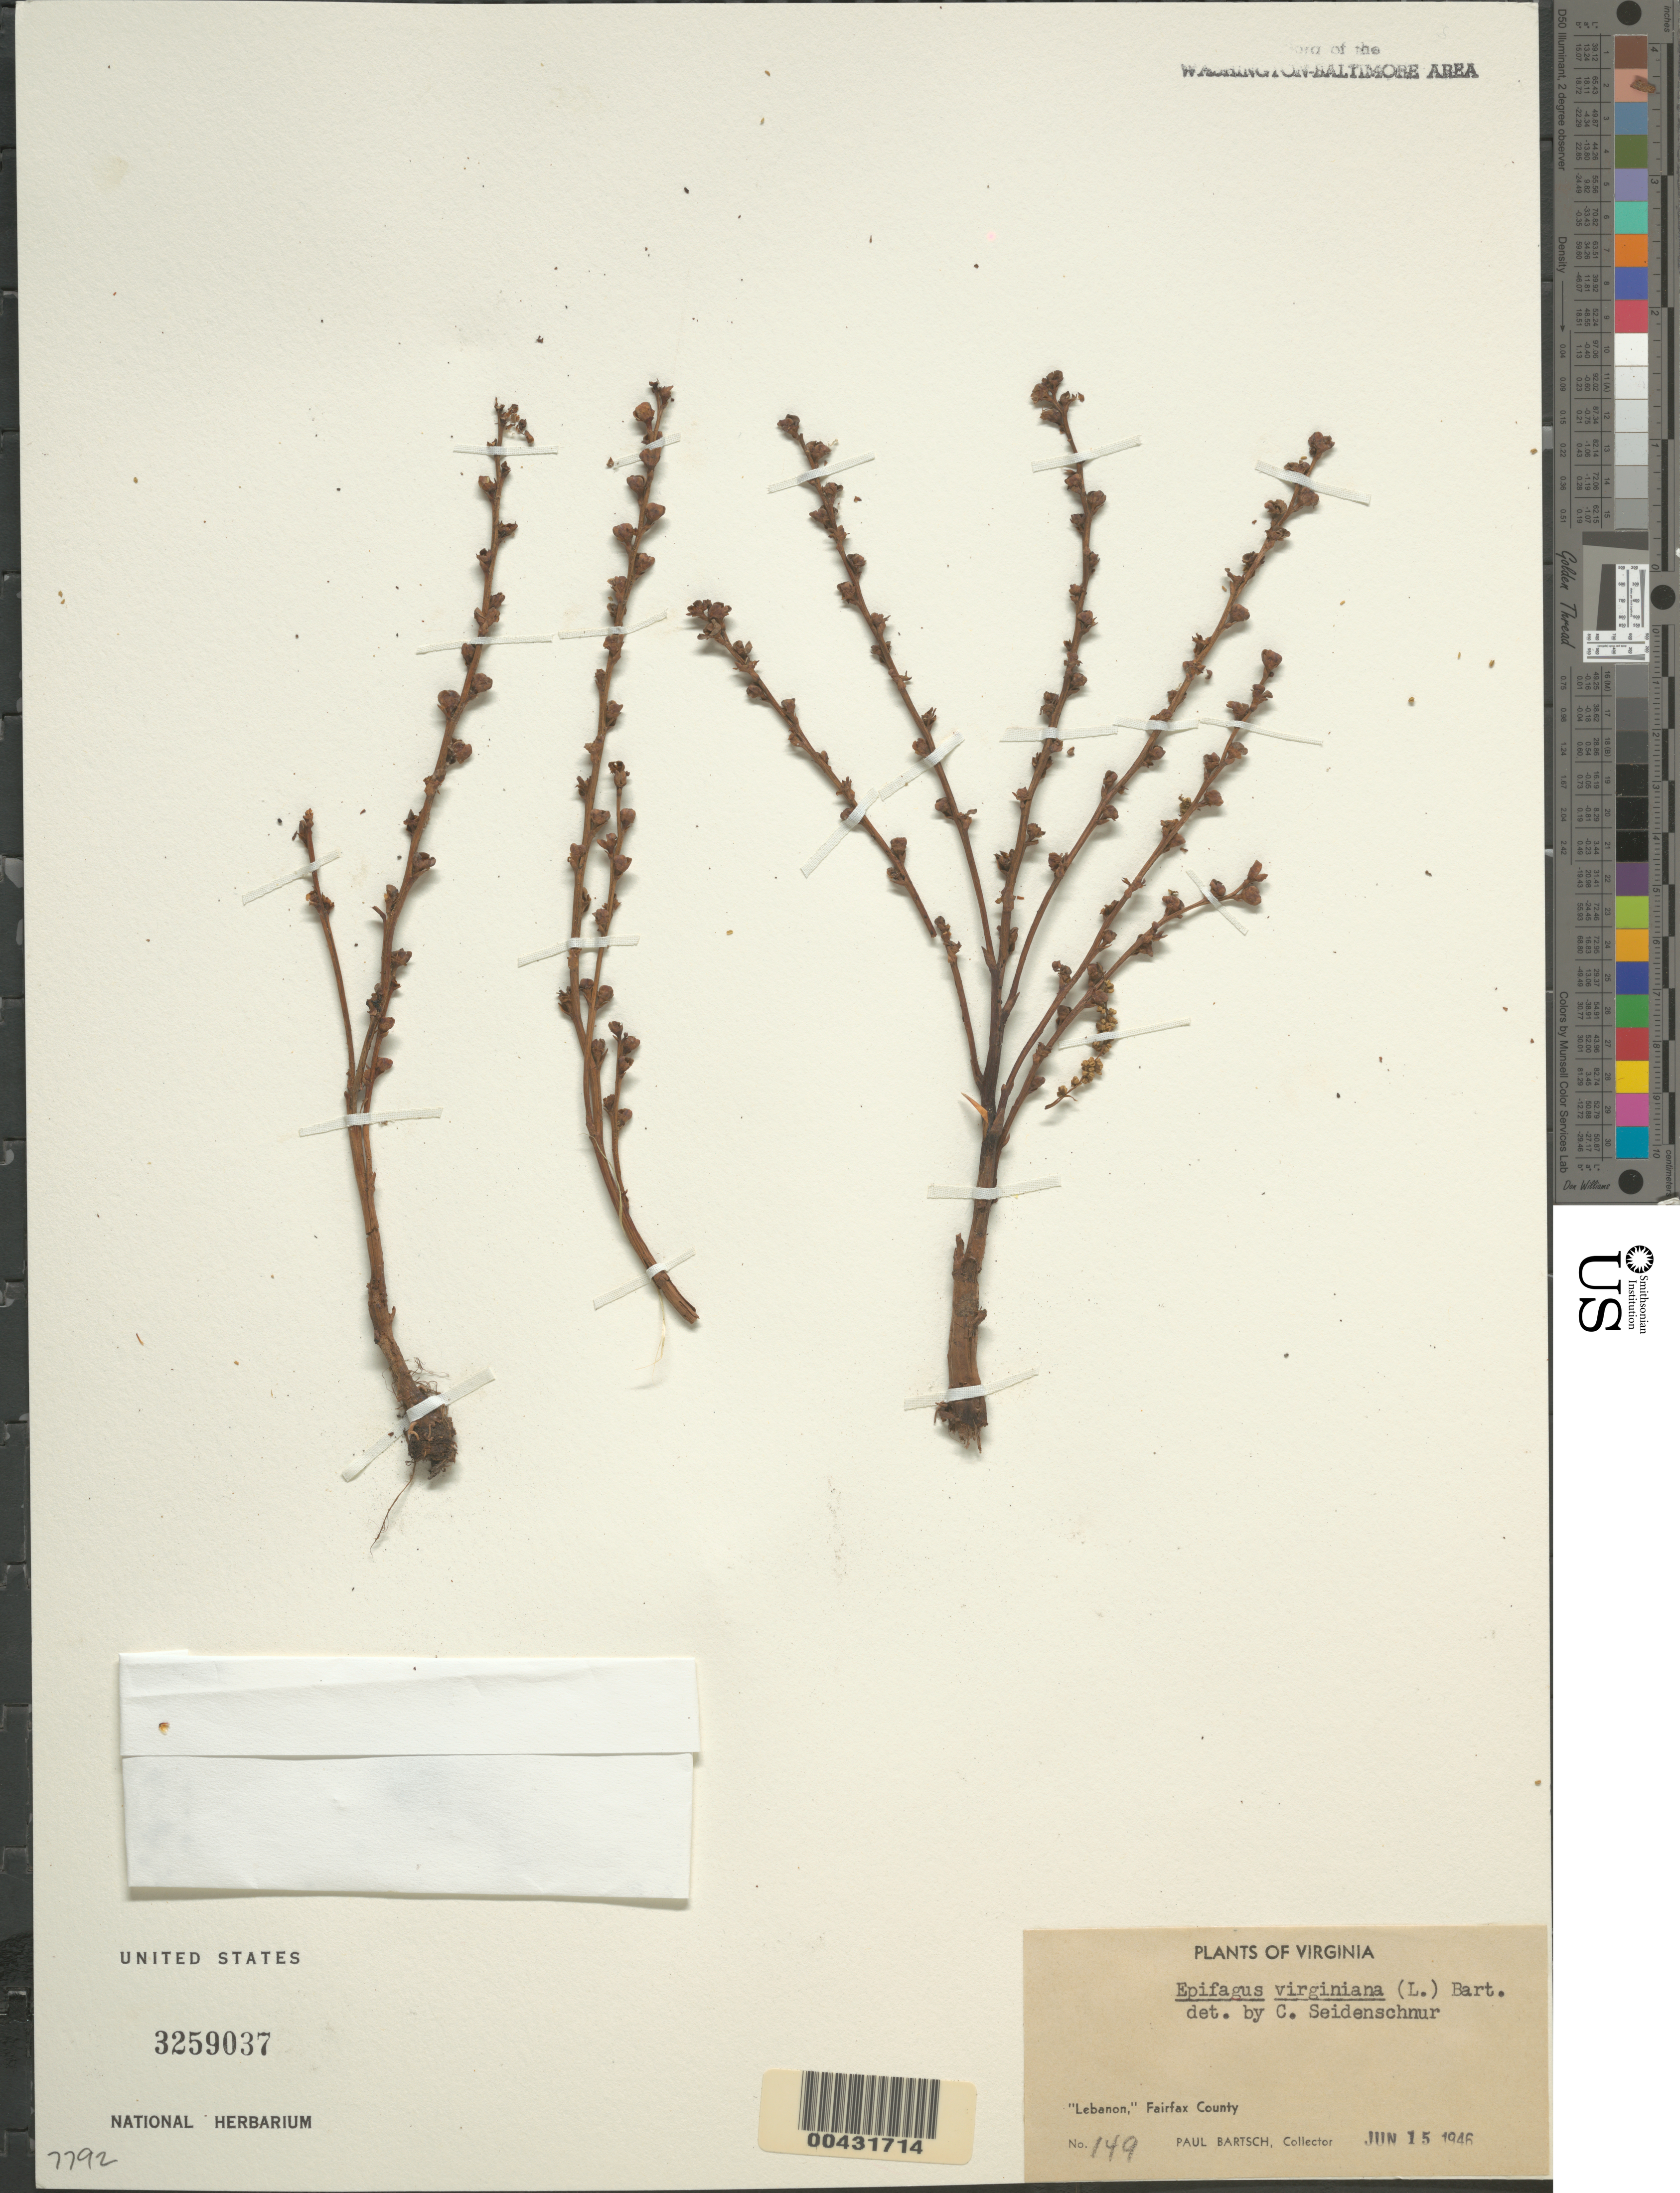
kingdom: Plantae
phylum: Tracheophyta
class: Magnoliopsida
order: Lamiales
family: Orobanchaceae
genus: Epifagus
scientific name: Epifagus virginiana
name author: (L.) W.P.C. Barton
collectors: P. Bartsch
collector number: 149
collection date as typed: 15 Jun 1946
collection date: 1946-06-15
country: United States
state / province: Virginia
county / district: Fairfax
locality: Lebanon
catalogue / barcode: US 3259037